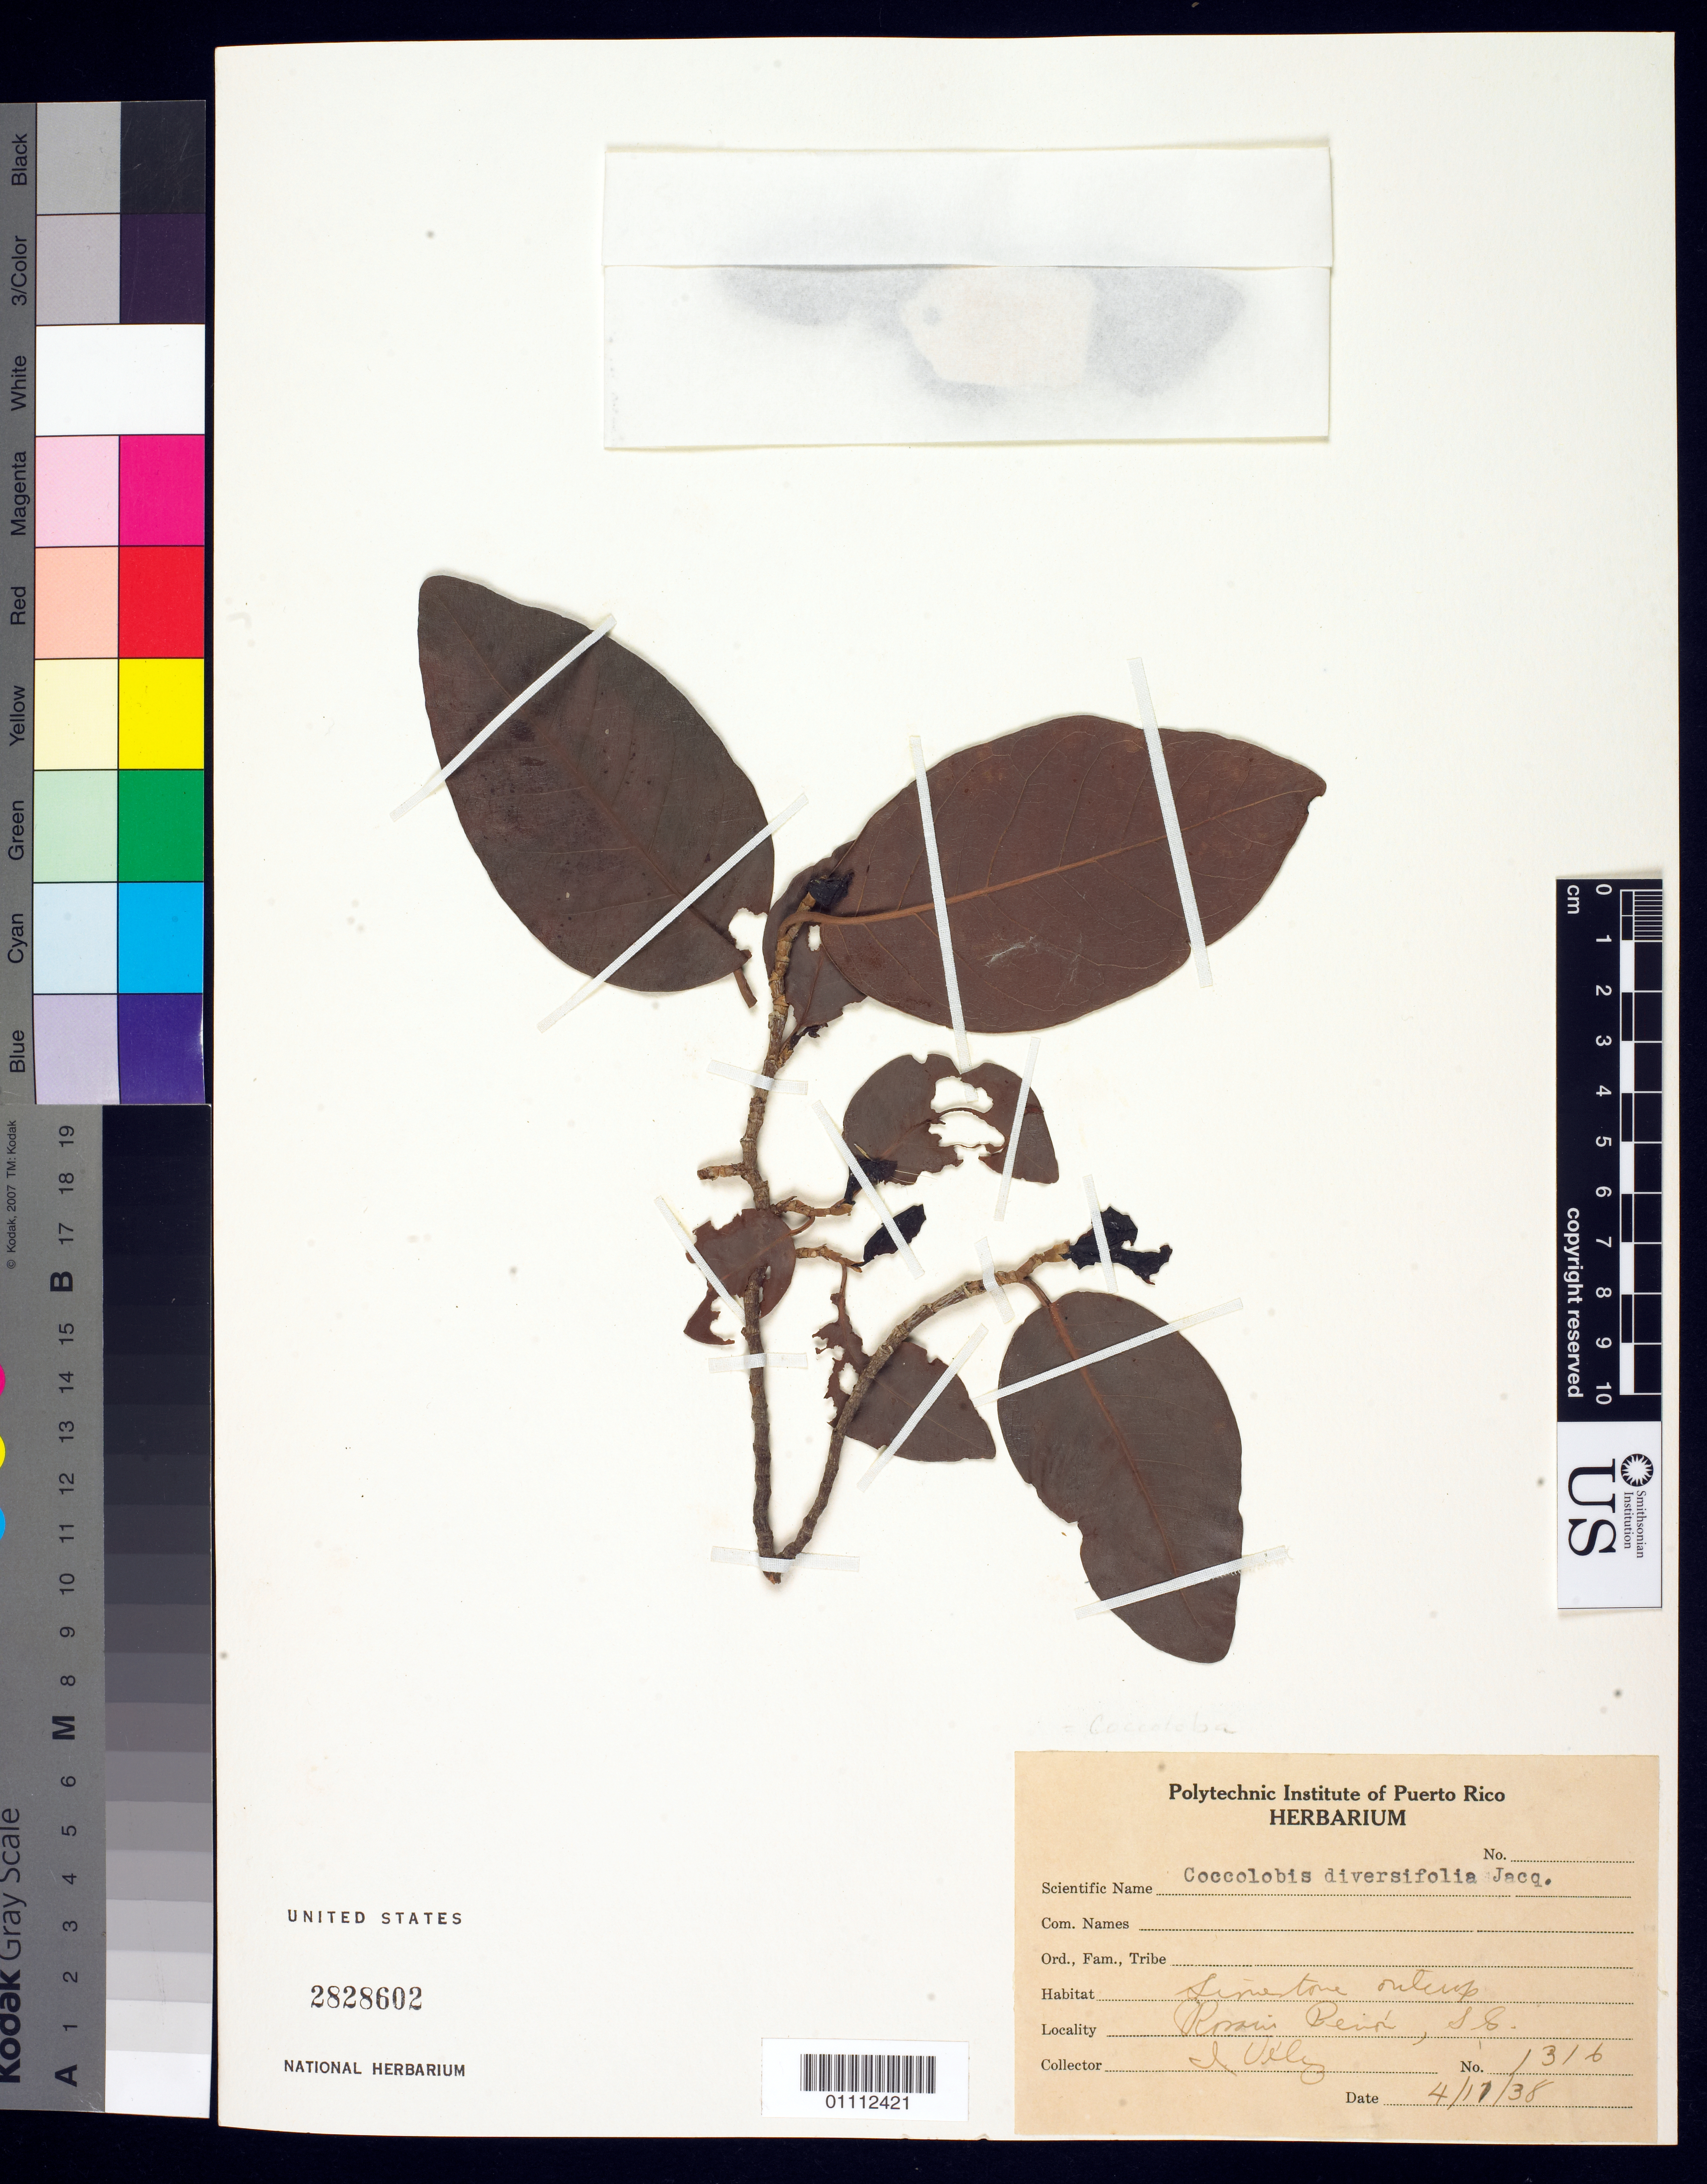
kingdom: Plantae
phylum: Tracheophyta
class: Magnoliopsida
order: Caryophyllales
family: Polygonaceae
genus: Coccoloba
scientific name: Coccoloba diversifolia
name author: Jacq.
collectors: I. Vélez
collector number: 1316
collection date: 1938-11-04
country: Puerto Rico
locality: San Germán, Rosario Peñón.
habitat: Limestone outcrop.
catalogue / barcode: US 2828602